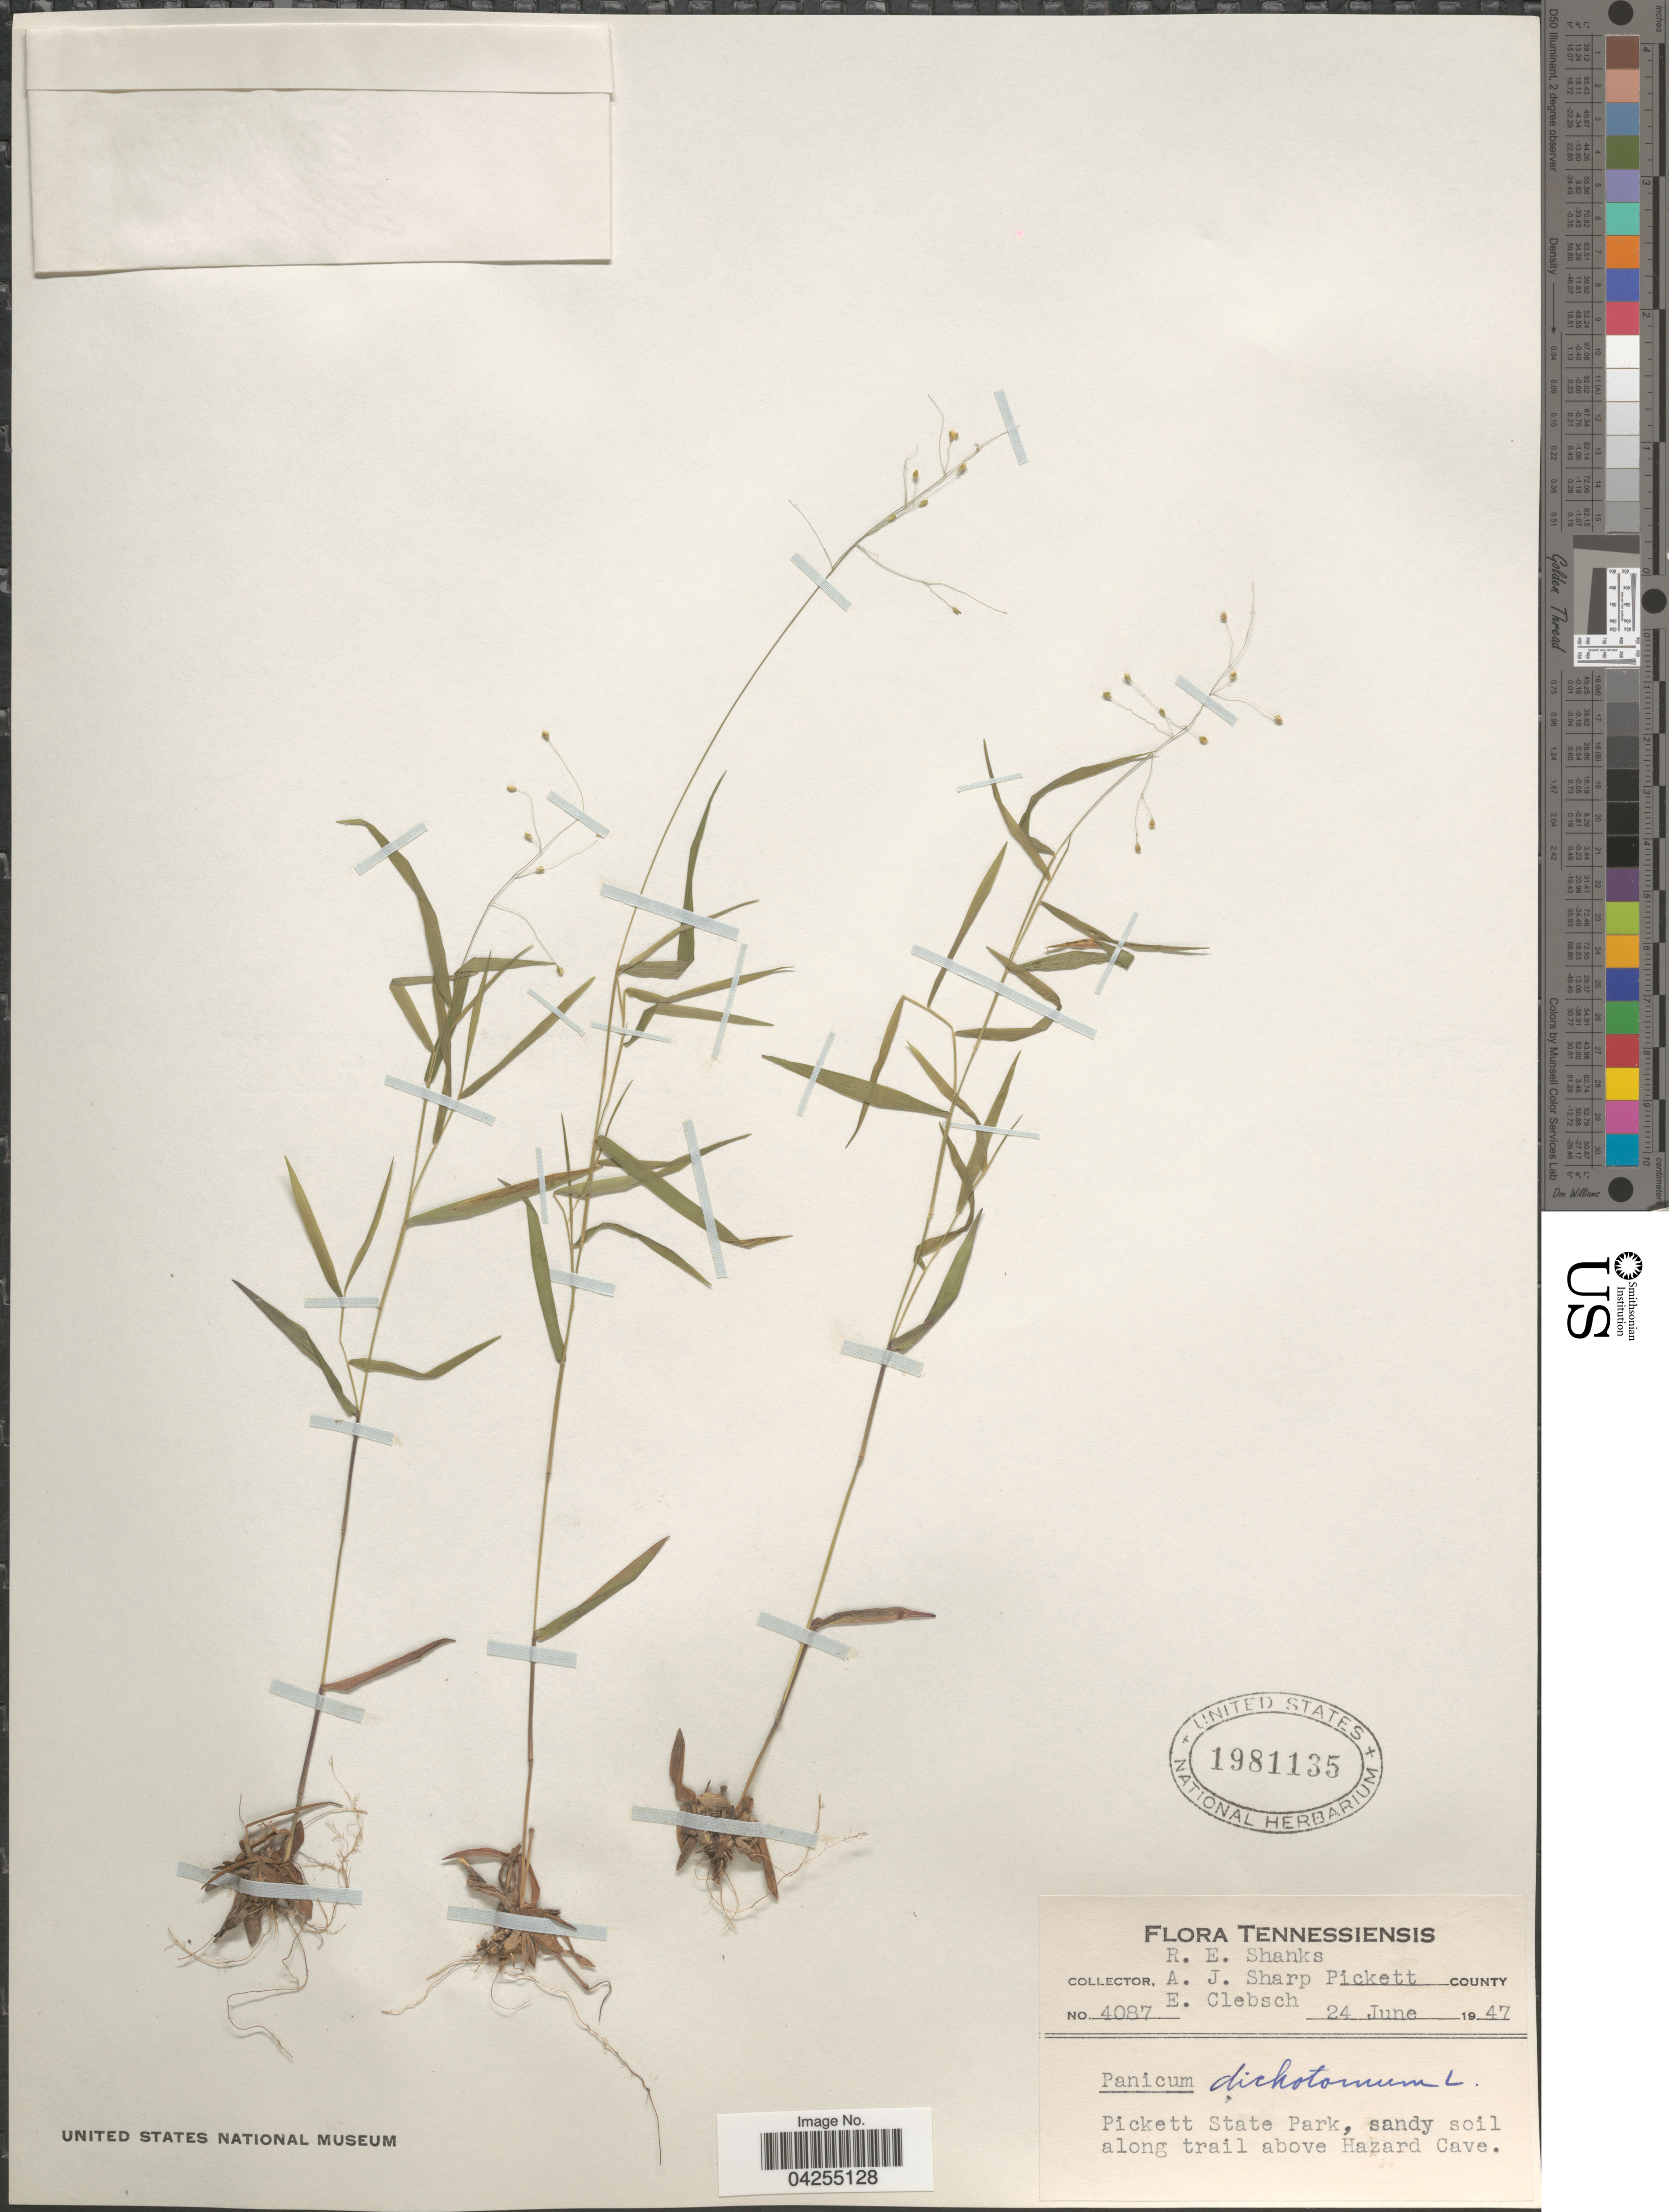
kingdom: Plantae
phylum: Tracheophyta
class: Liliopsida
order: Poales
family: Poaceae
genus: Dichanthelium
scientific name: Dichanthelium dichotomum var. dichotomum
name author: (L.) Gould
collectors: R. Shanks, A. J. Sharp & E. Clebsch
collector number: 4087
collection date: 1947-06-24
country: United States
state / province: Tennessee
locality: Pickett County. Pickett State Park, sandy soil along trail above Hazard Cave.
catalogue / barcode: US 1981135